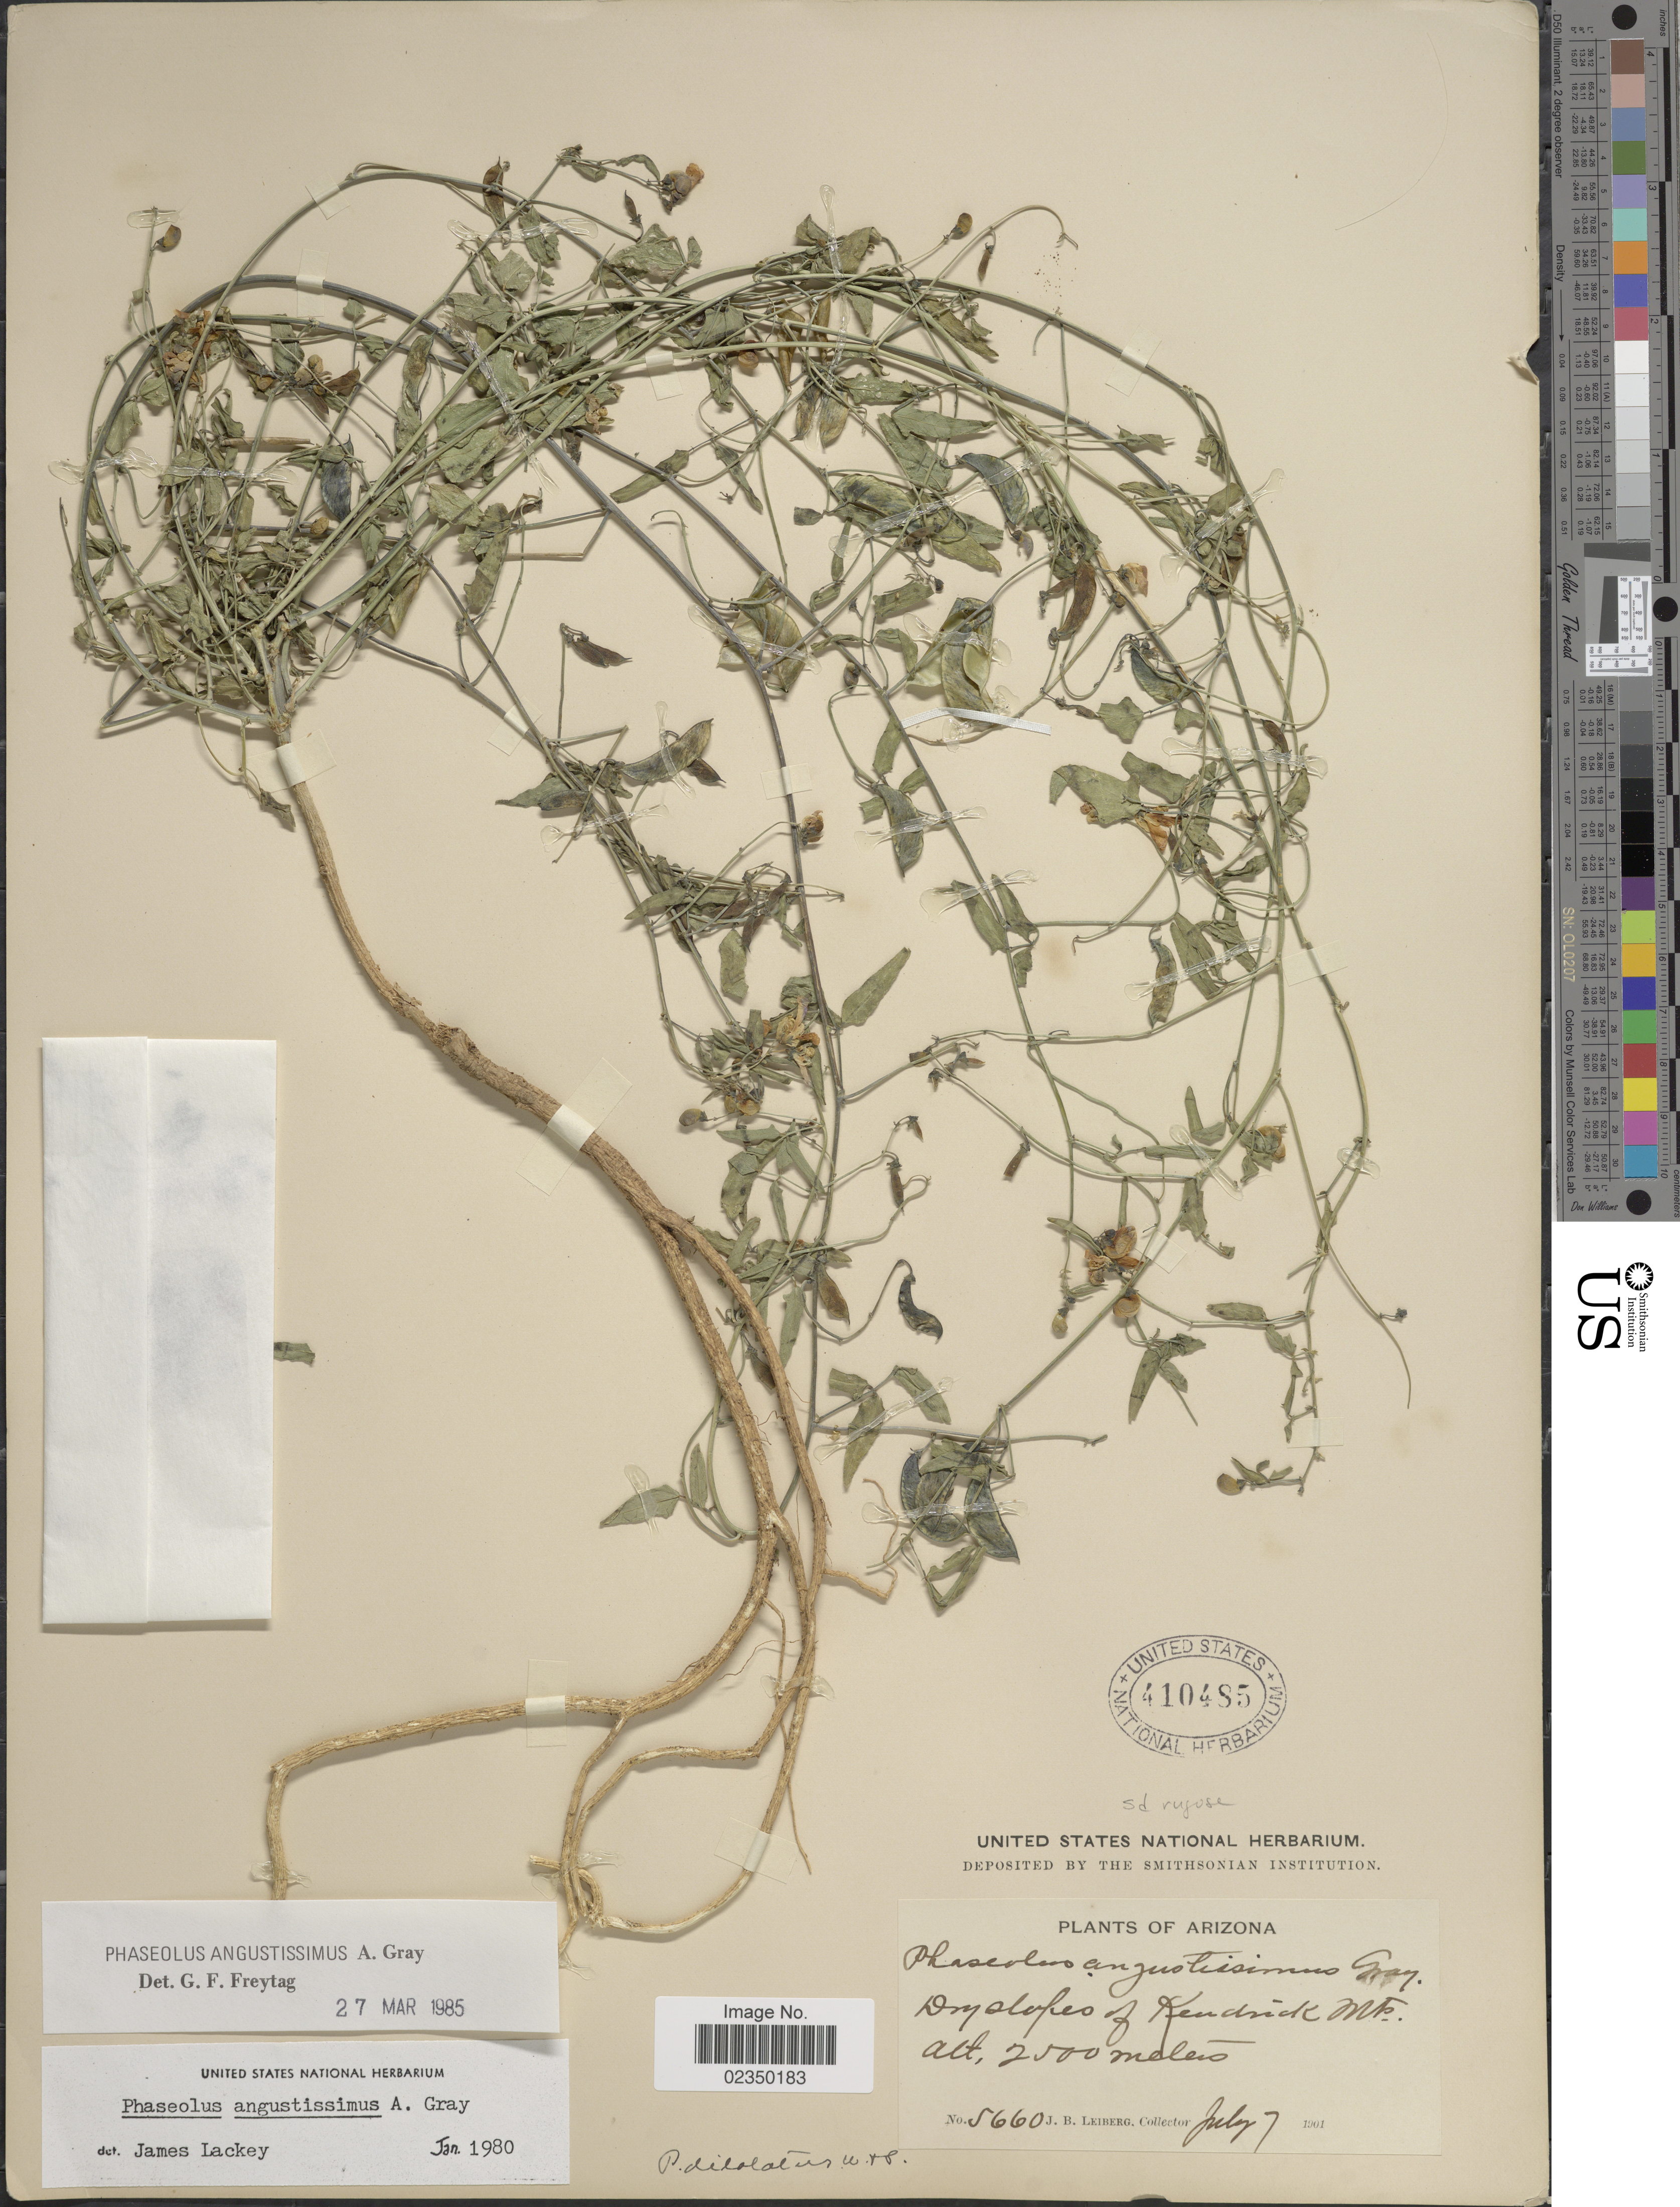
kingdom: Plantae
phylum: Tracheophyta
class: Magnoliopsida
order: Fabales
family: Fabaceae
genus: Phaseolus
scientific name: Phaseolus angustissimus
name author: A. Gray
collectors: J. B. Leiberg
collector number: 5660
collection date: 1901-07-07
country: United States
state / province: Arizona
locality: Dry slopes of Kendrick Mts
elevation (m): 2500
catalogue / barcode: US 410485